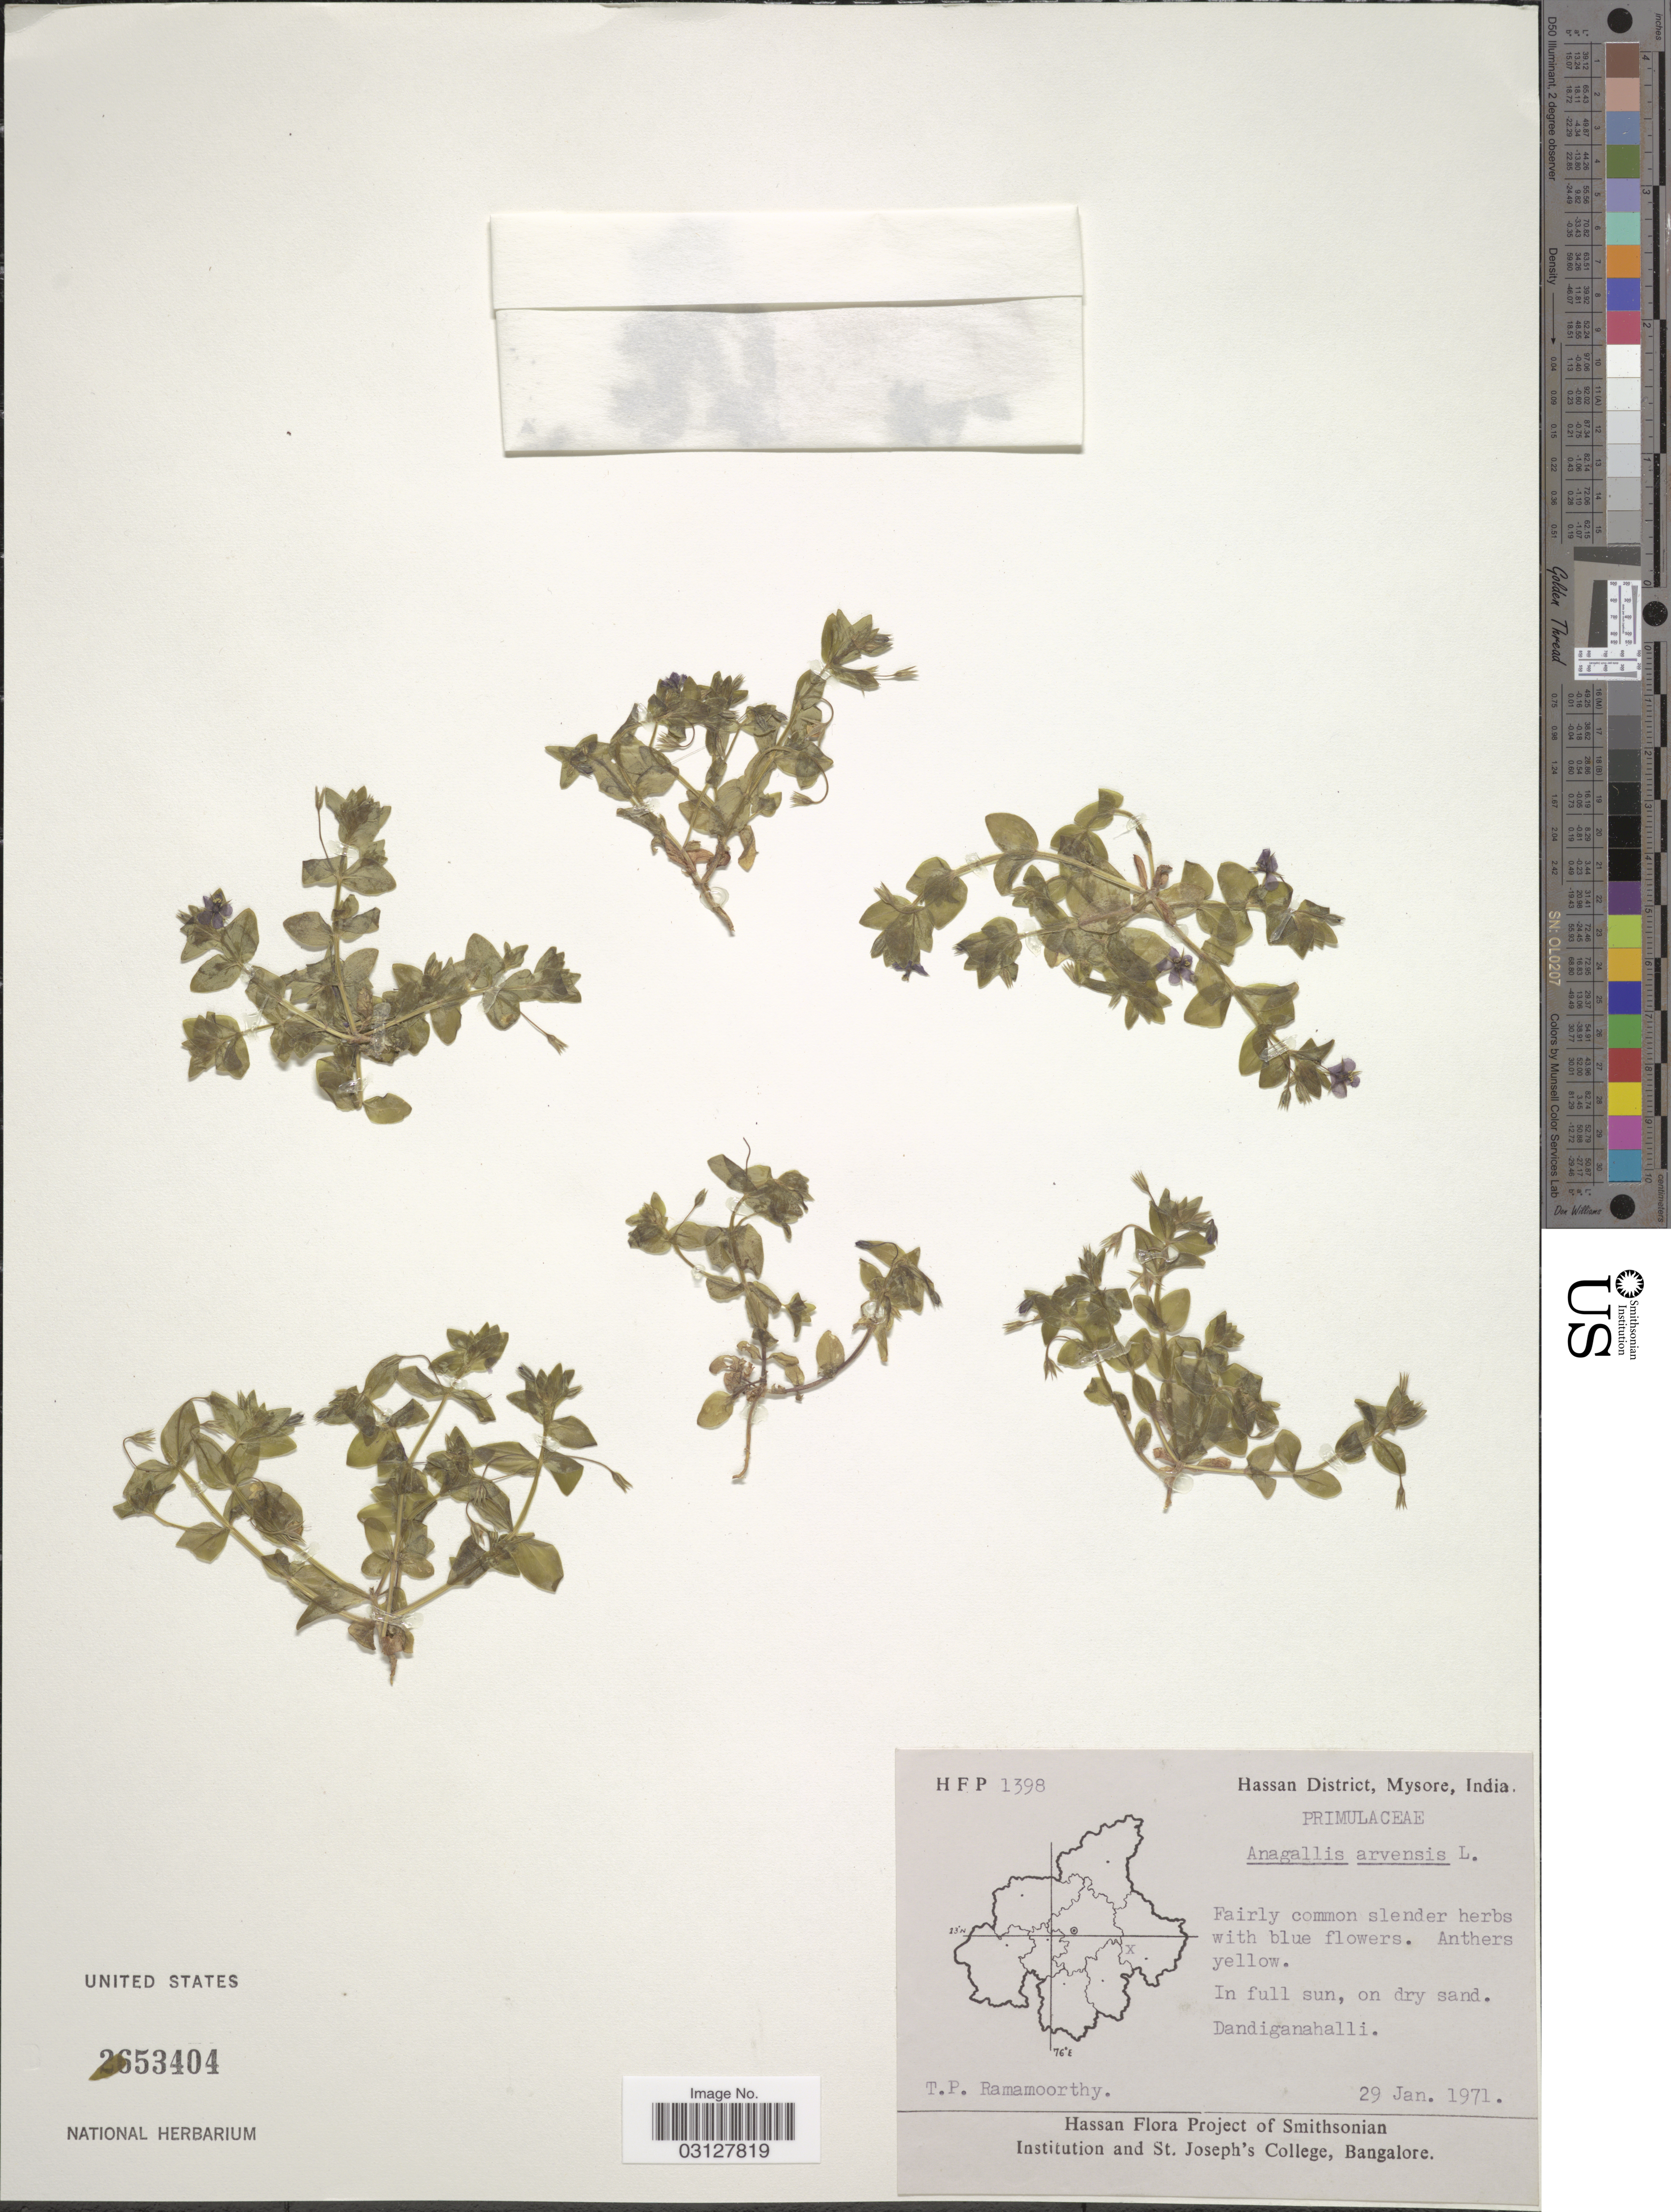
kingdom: Plantae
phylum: Tracheophyta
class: Magnoliopsida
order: Ericales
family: Primulaceae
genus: Anagallis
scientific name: Anagallis arvensis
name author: L.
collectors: T. P. Ramamoorthy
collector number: H F P 1398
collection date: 1971-01-29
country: India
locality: Hassan District, Mysore. Dandiganahalli.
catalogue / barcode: US 2653404